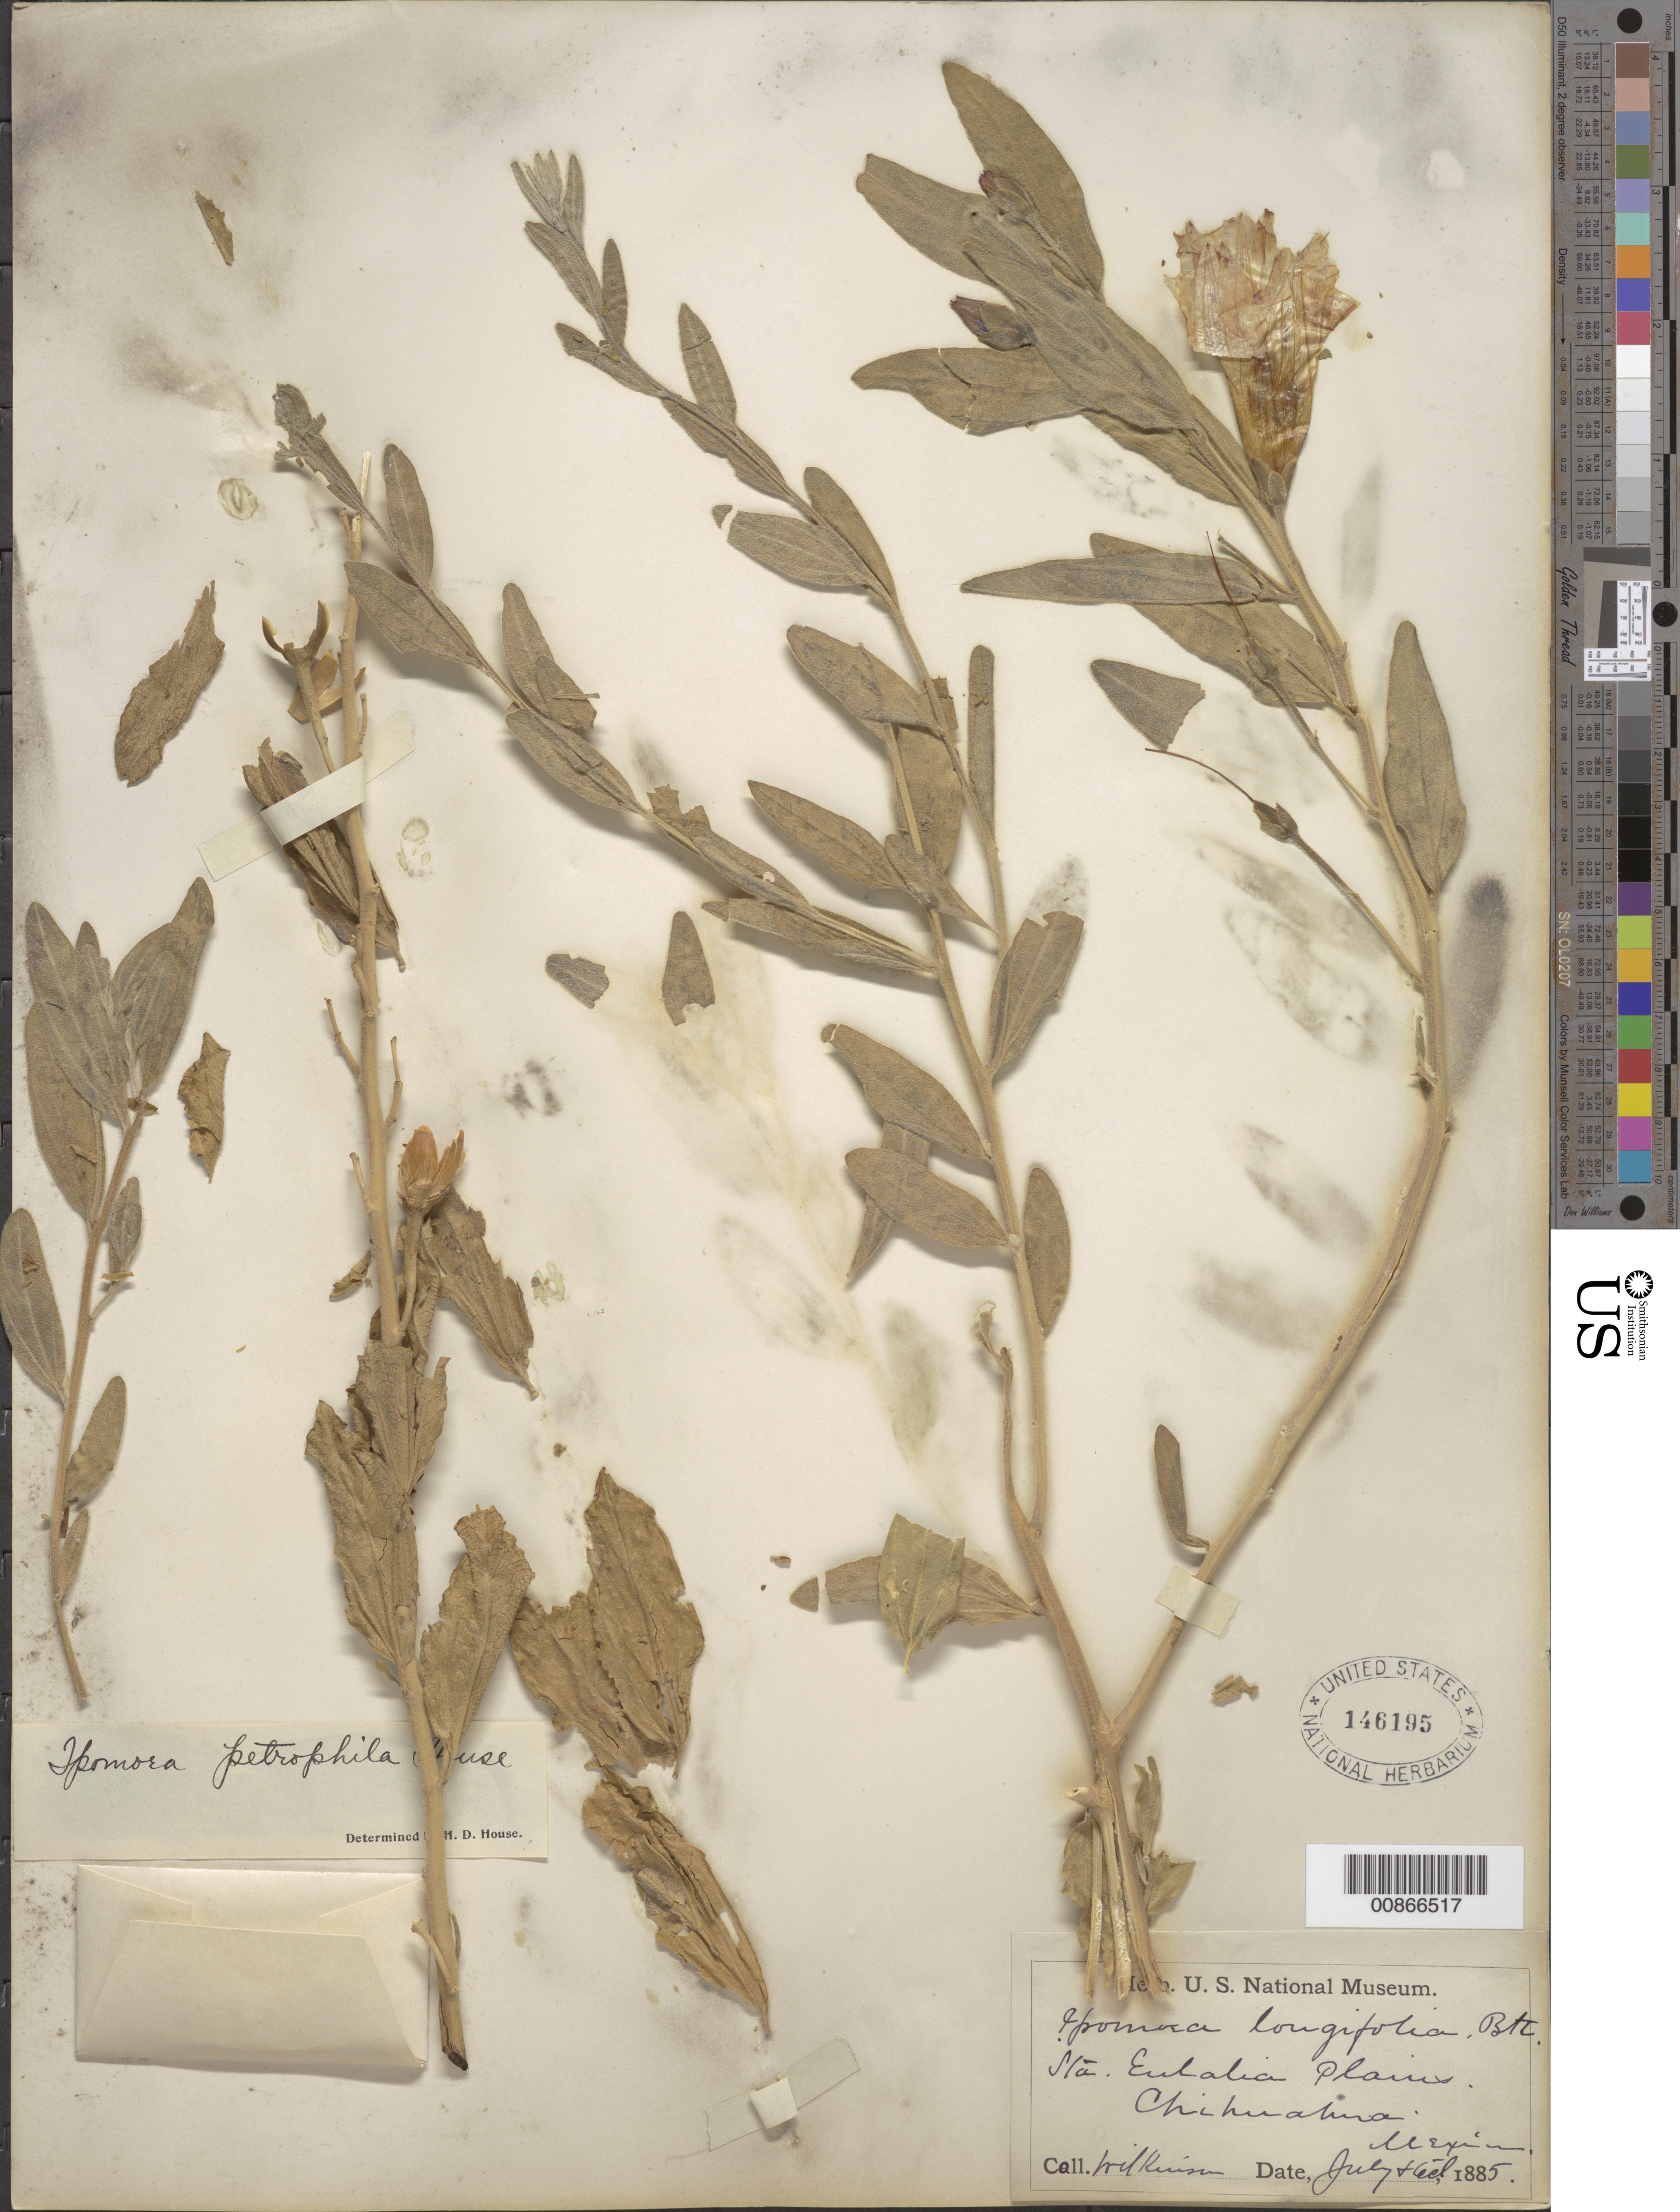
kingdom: Plantae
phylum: Tracheophyta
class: Magnoliopsida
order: Solanales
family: Convolvulaceae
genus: Ipomoea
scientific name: Ipomoea petrophila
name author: House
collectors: E. Wilkinson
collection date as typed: Jul 1885 to -- Oct 1885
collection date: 1885-07/1885-10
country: Mexico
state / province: Chihuahua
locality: Sta. Eulalia plains, Chihuahua.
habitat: Plains.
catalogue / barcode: US 146195